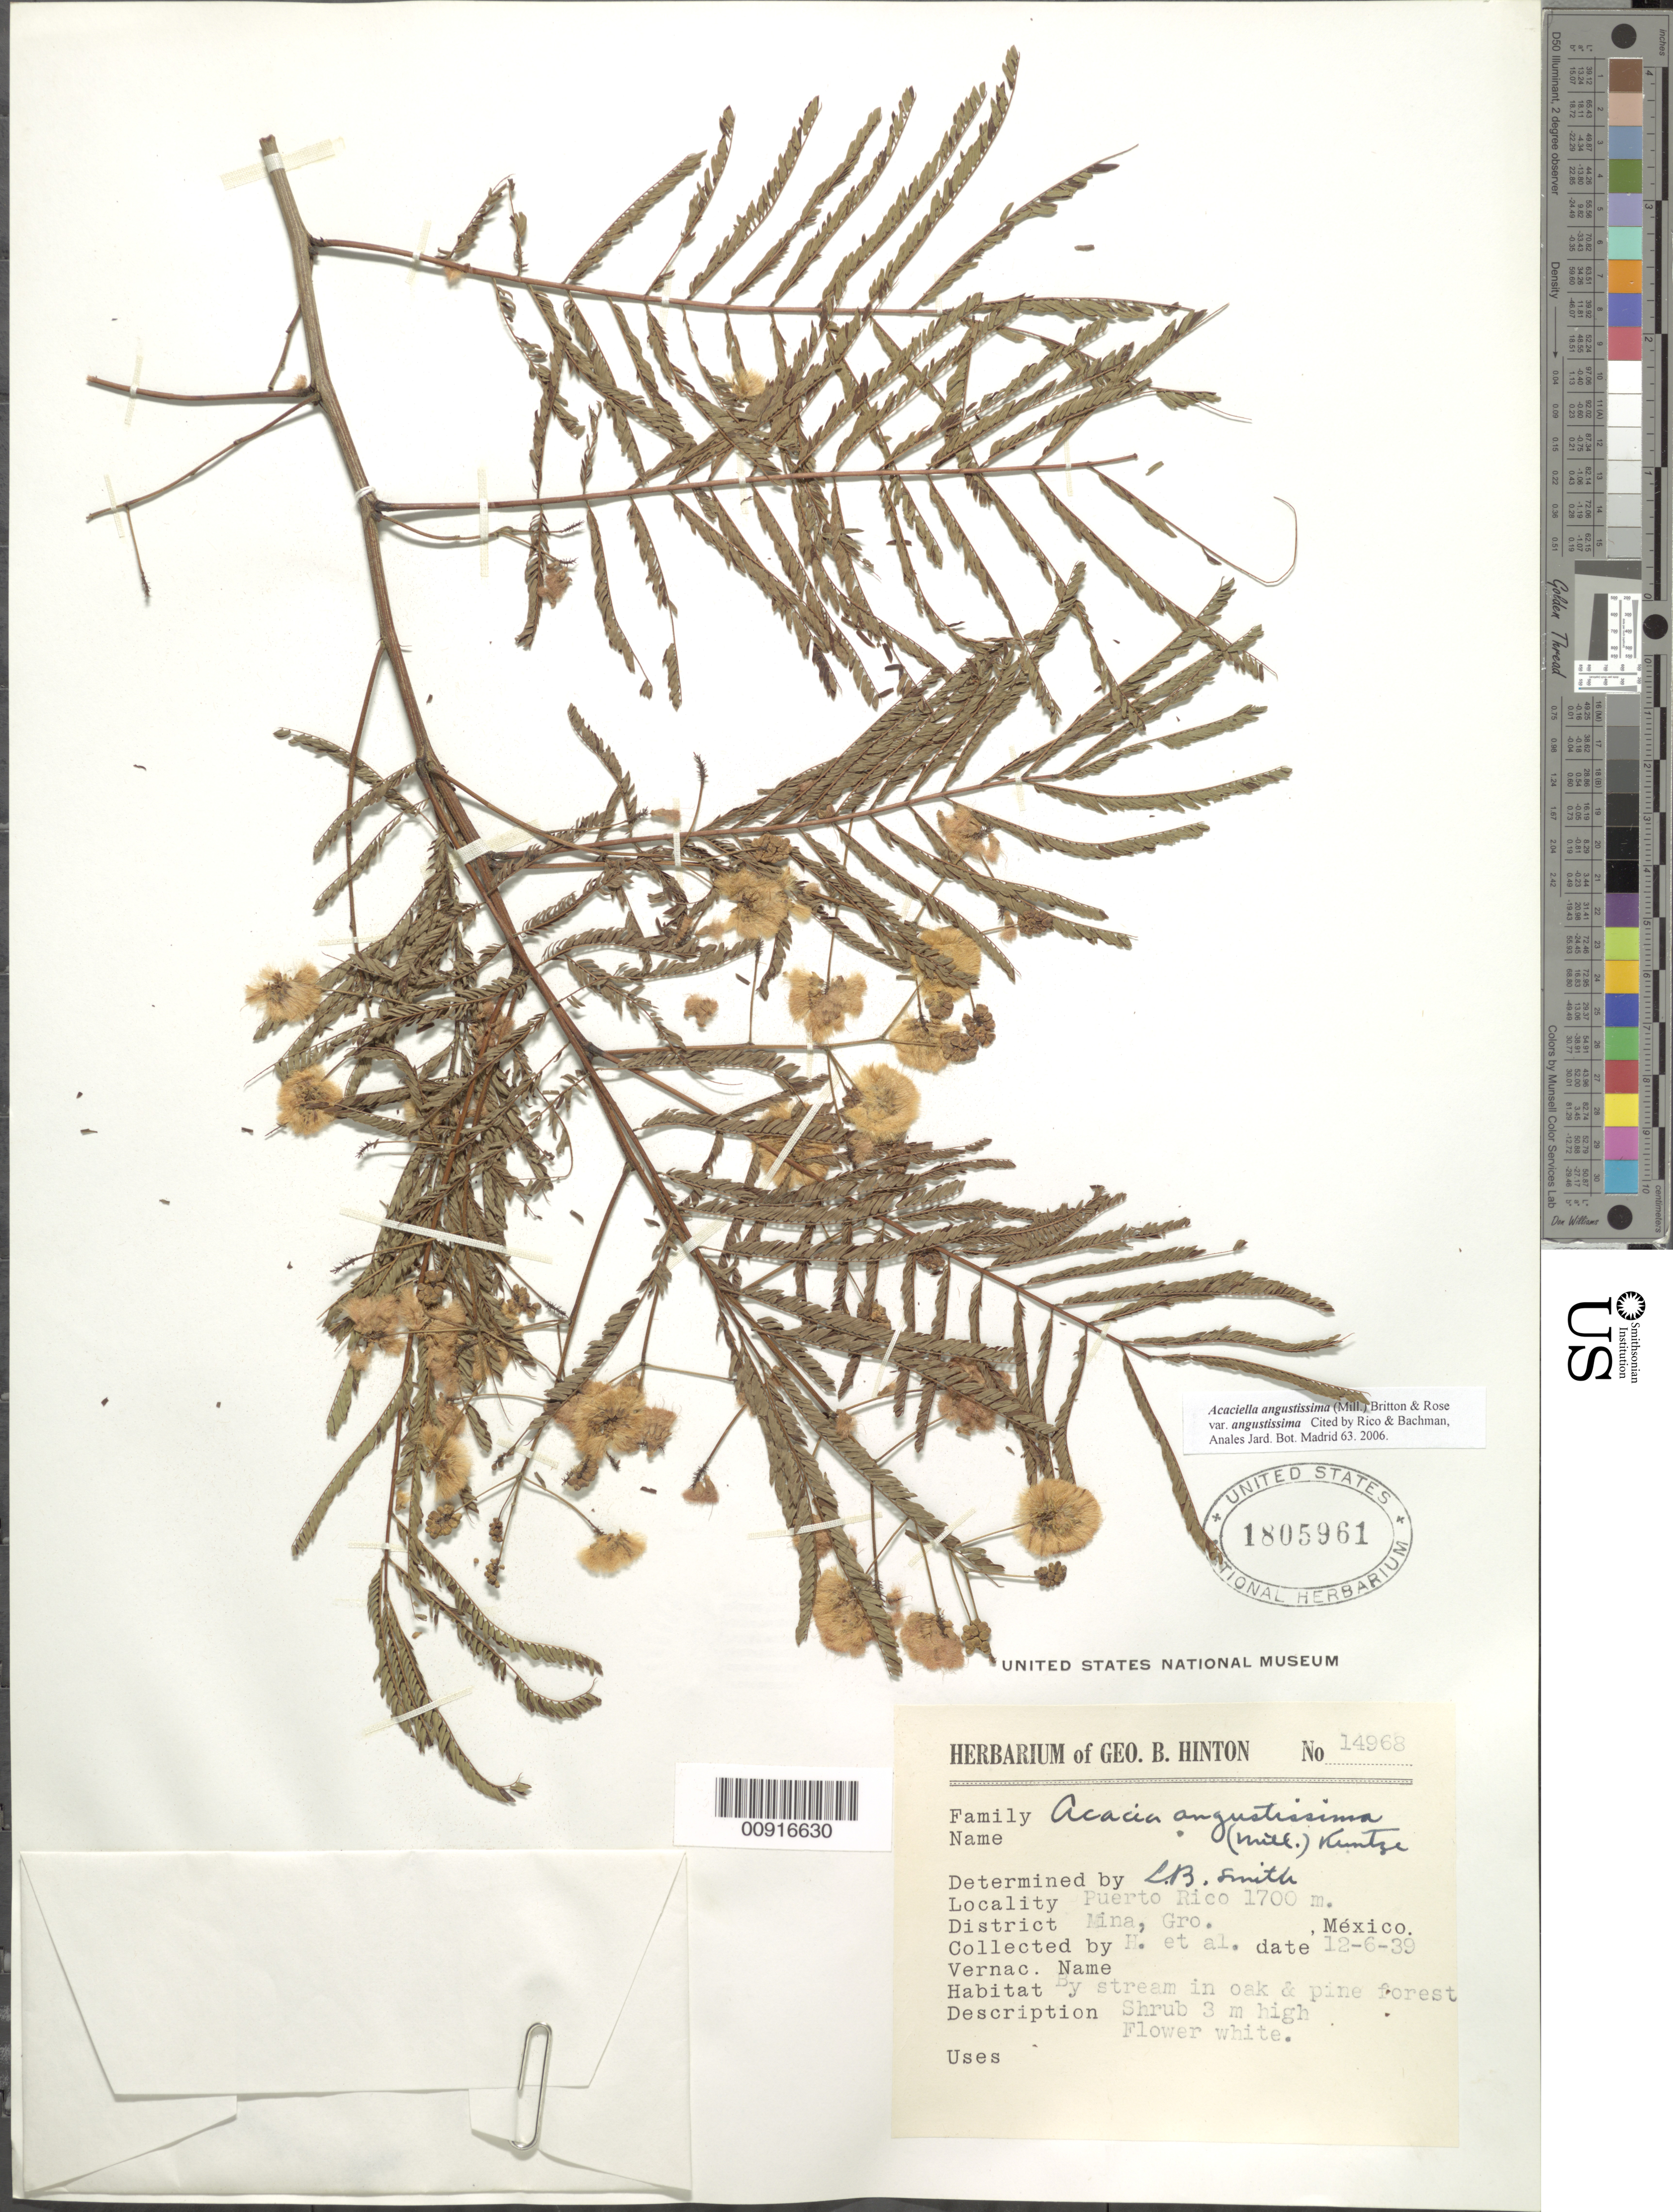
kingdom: Plantae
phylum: Tracheophyta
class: Magnoliopsida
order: Fabales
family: Fabaceae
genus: Acaciella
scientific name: Acaciella angustissima var. angustissima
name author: (Mill.) Britton & Rose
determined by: Rico, L.; Bachman, --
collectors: G. B. Hinton & et al.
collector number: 14968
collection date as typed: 06 Dec 1939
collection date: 1939-12-06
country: Mexico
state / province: Guerrero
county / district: Mina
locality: Puerto Rico, District Mina, Guerrero.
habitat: By stream in oak and pine forest.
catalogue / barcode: US 1805961